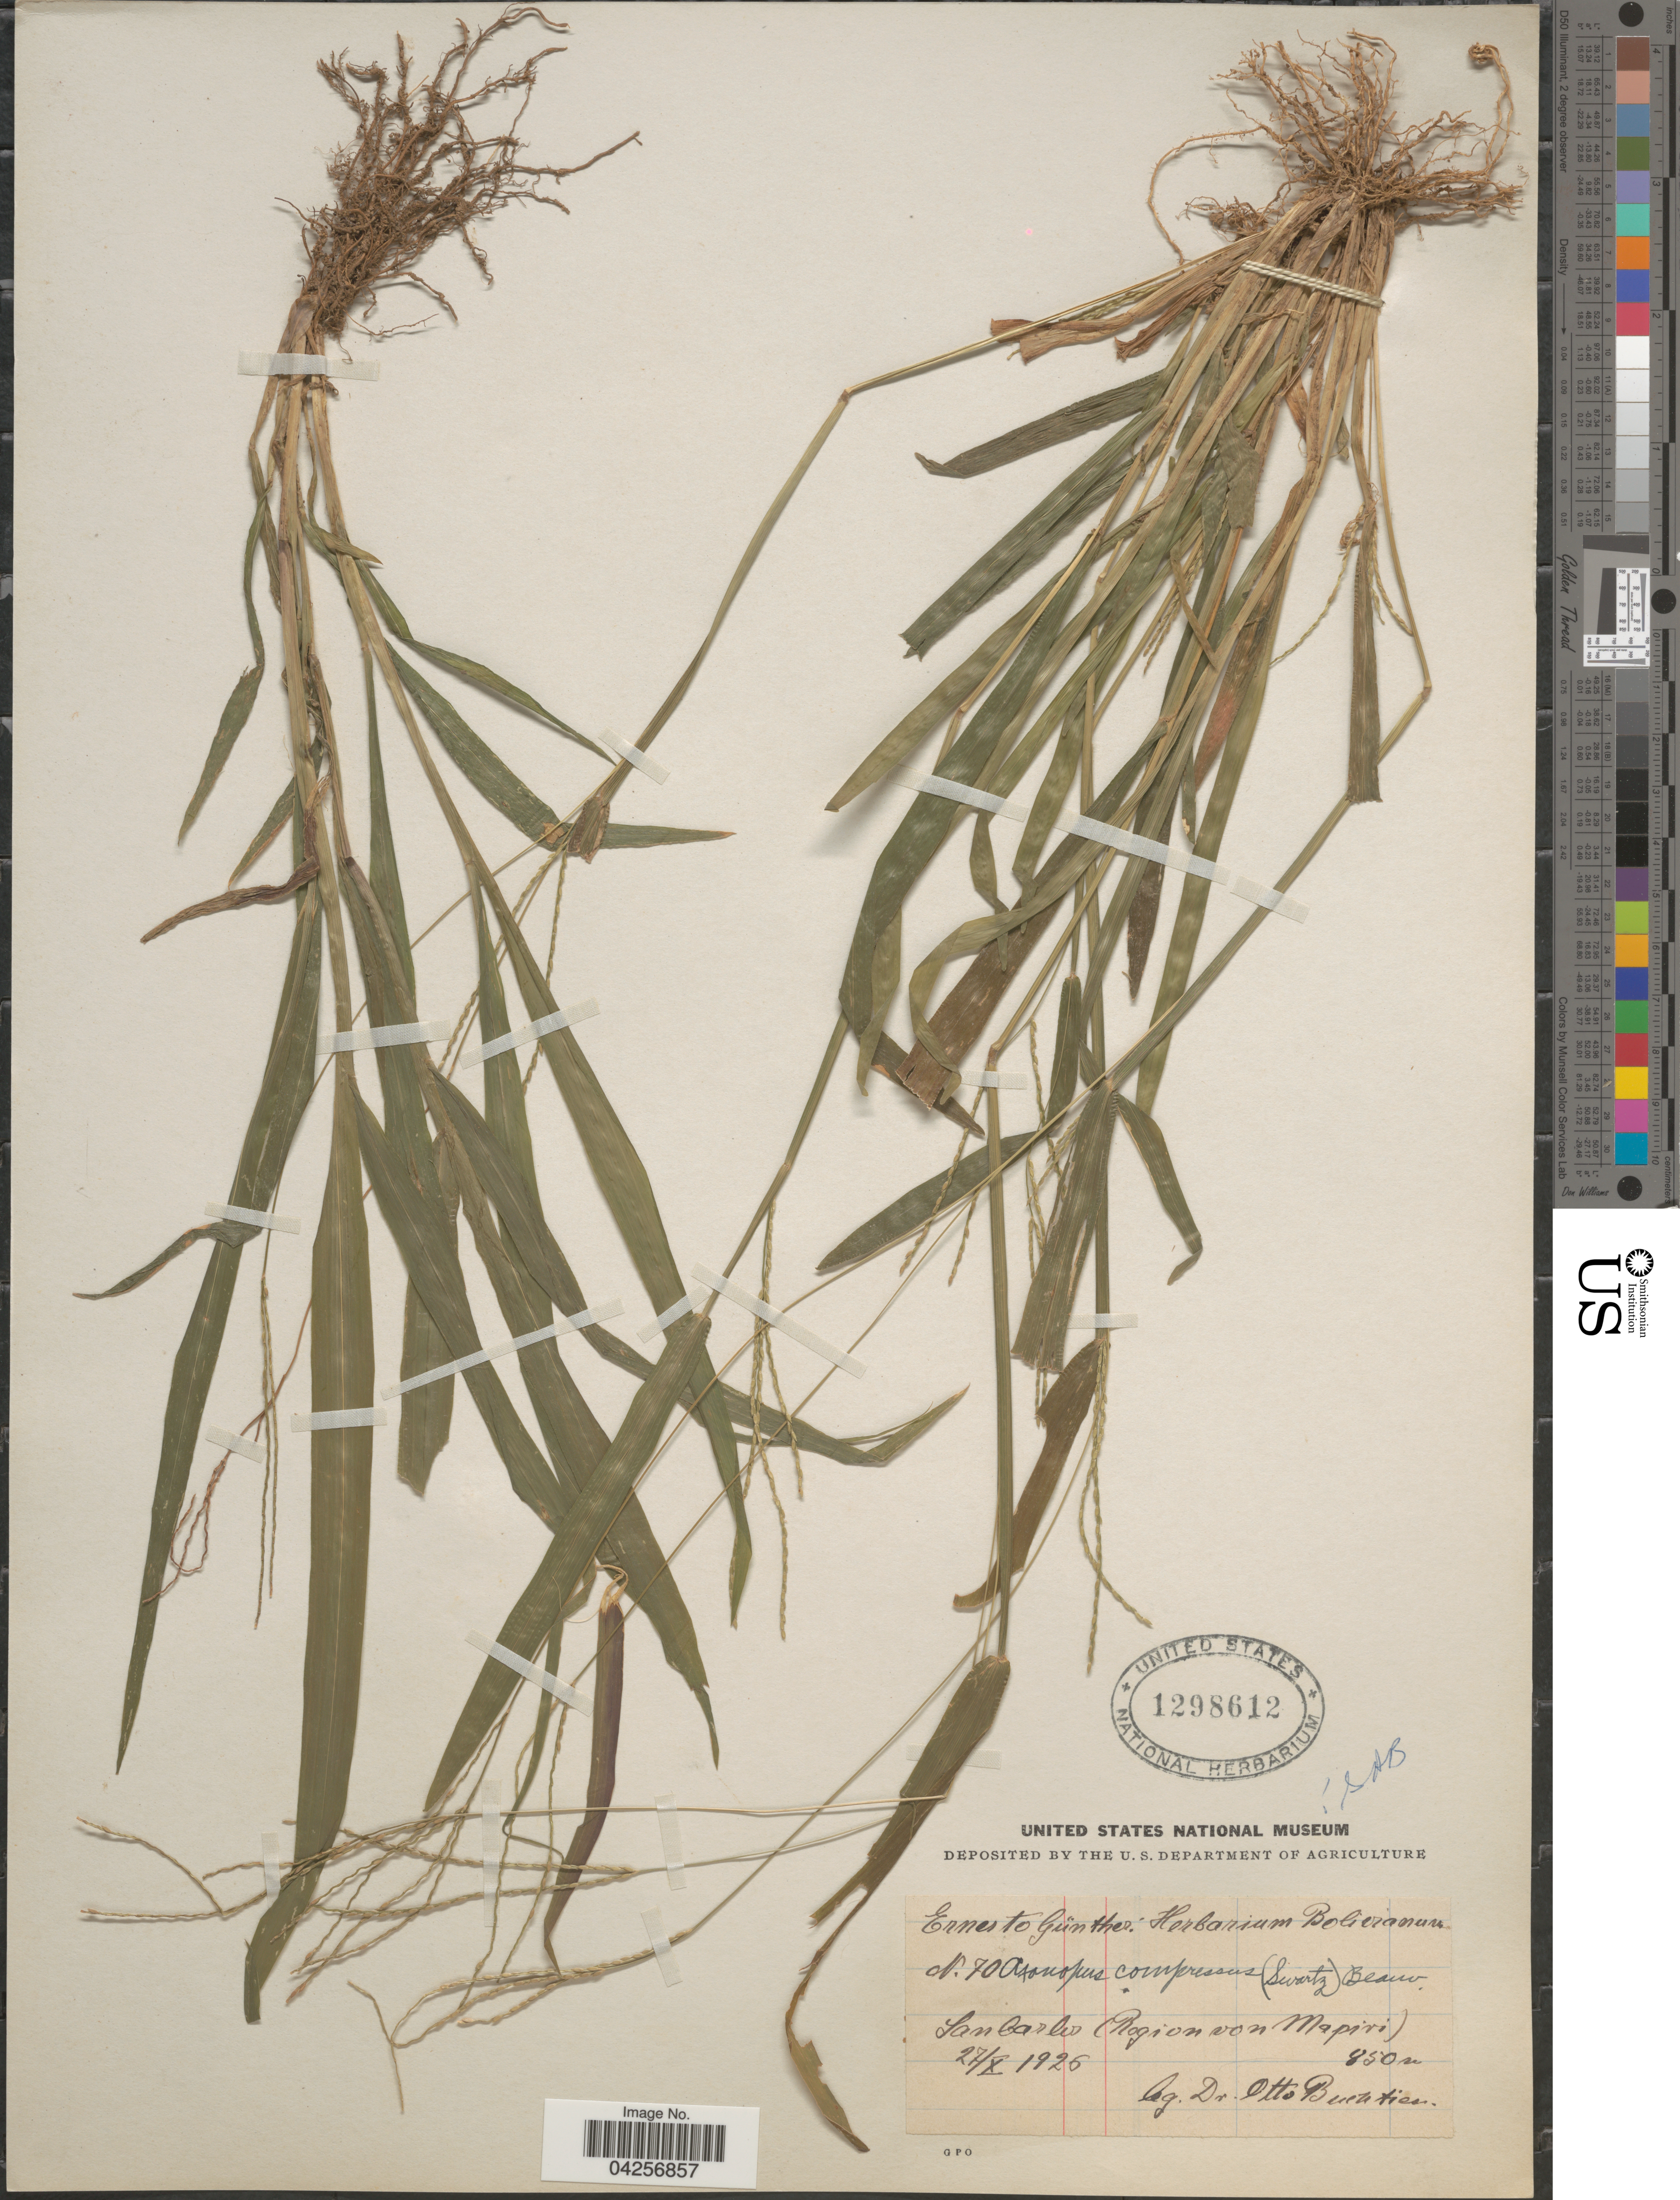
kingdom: Plantae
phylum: Tracheophyta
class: Liliopsida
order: Poales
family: Poaceae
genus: Axonopus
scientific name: Axonopus cuatrecasasii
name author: G.A. Black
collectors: O. Buchtien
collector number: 70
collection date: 1926-10-27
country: Bolivia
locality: San Carlos (Rogion von Mapiri).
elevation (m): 850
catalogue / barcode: US 1298612